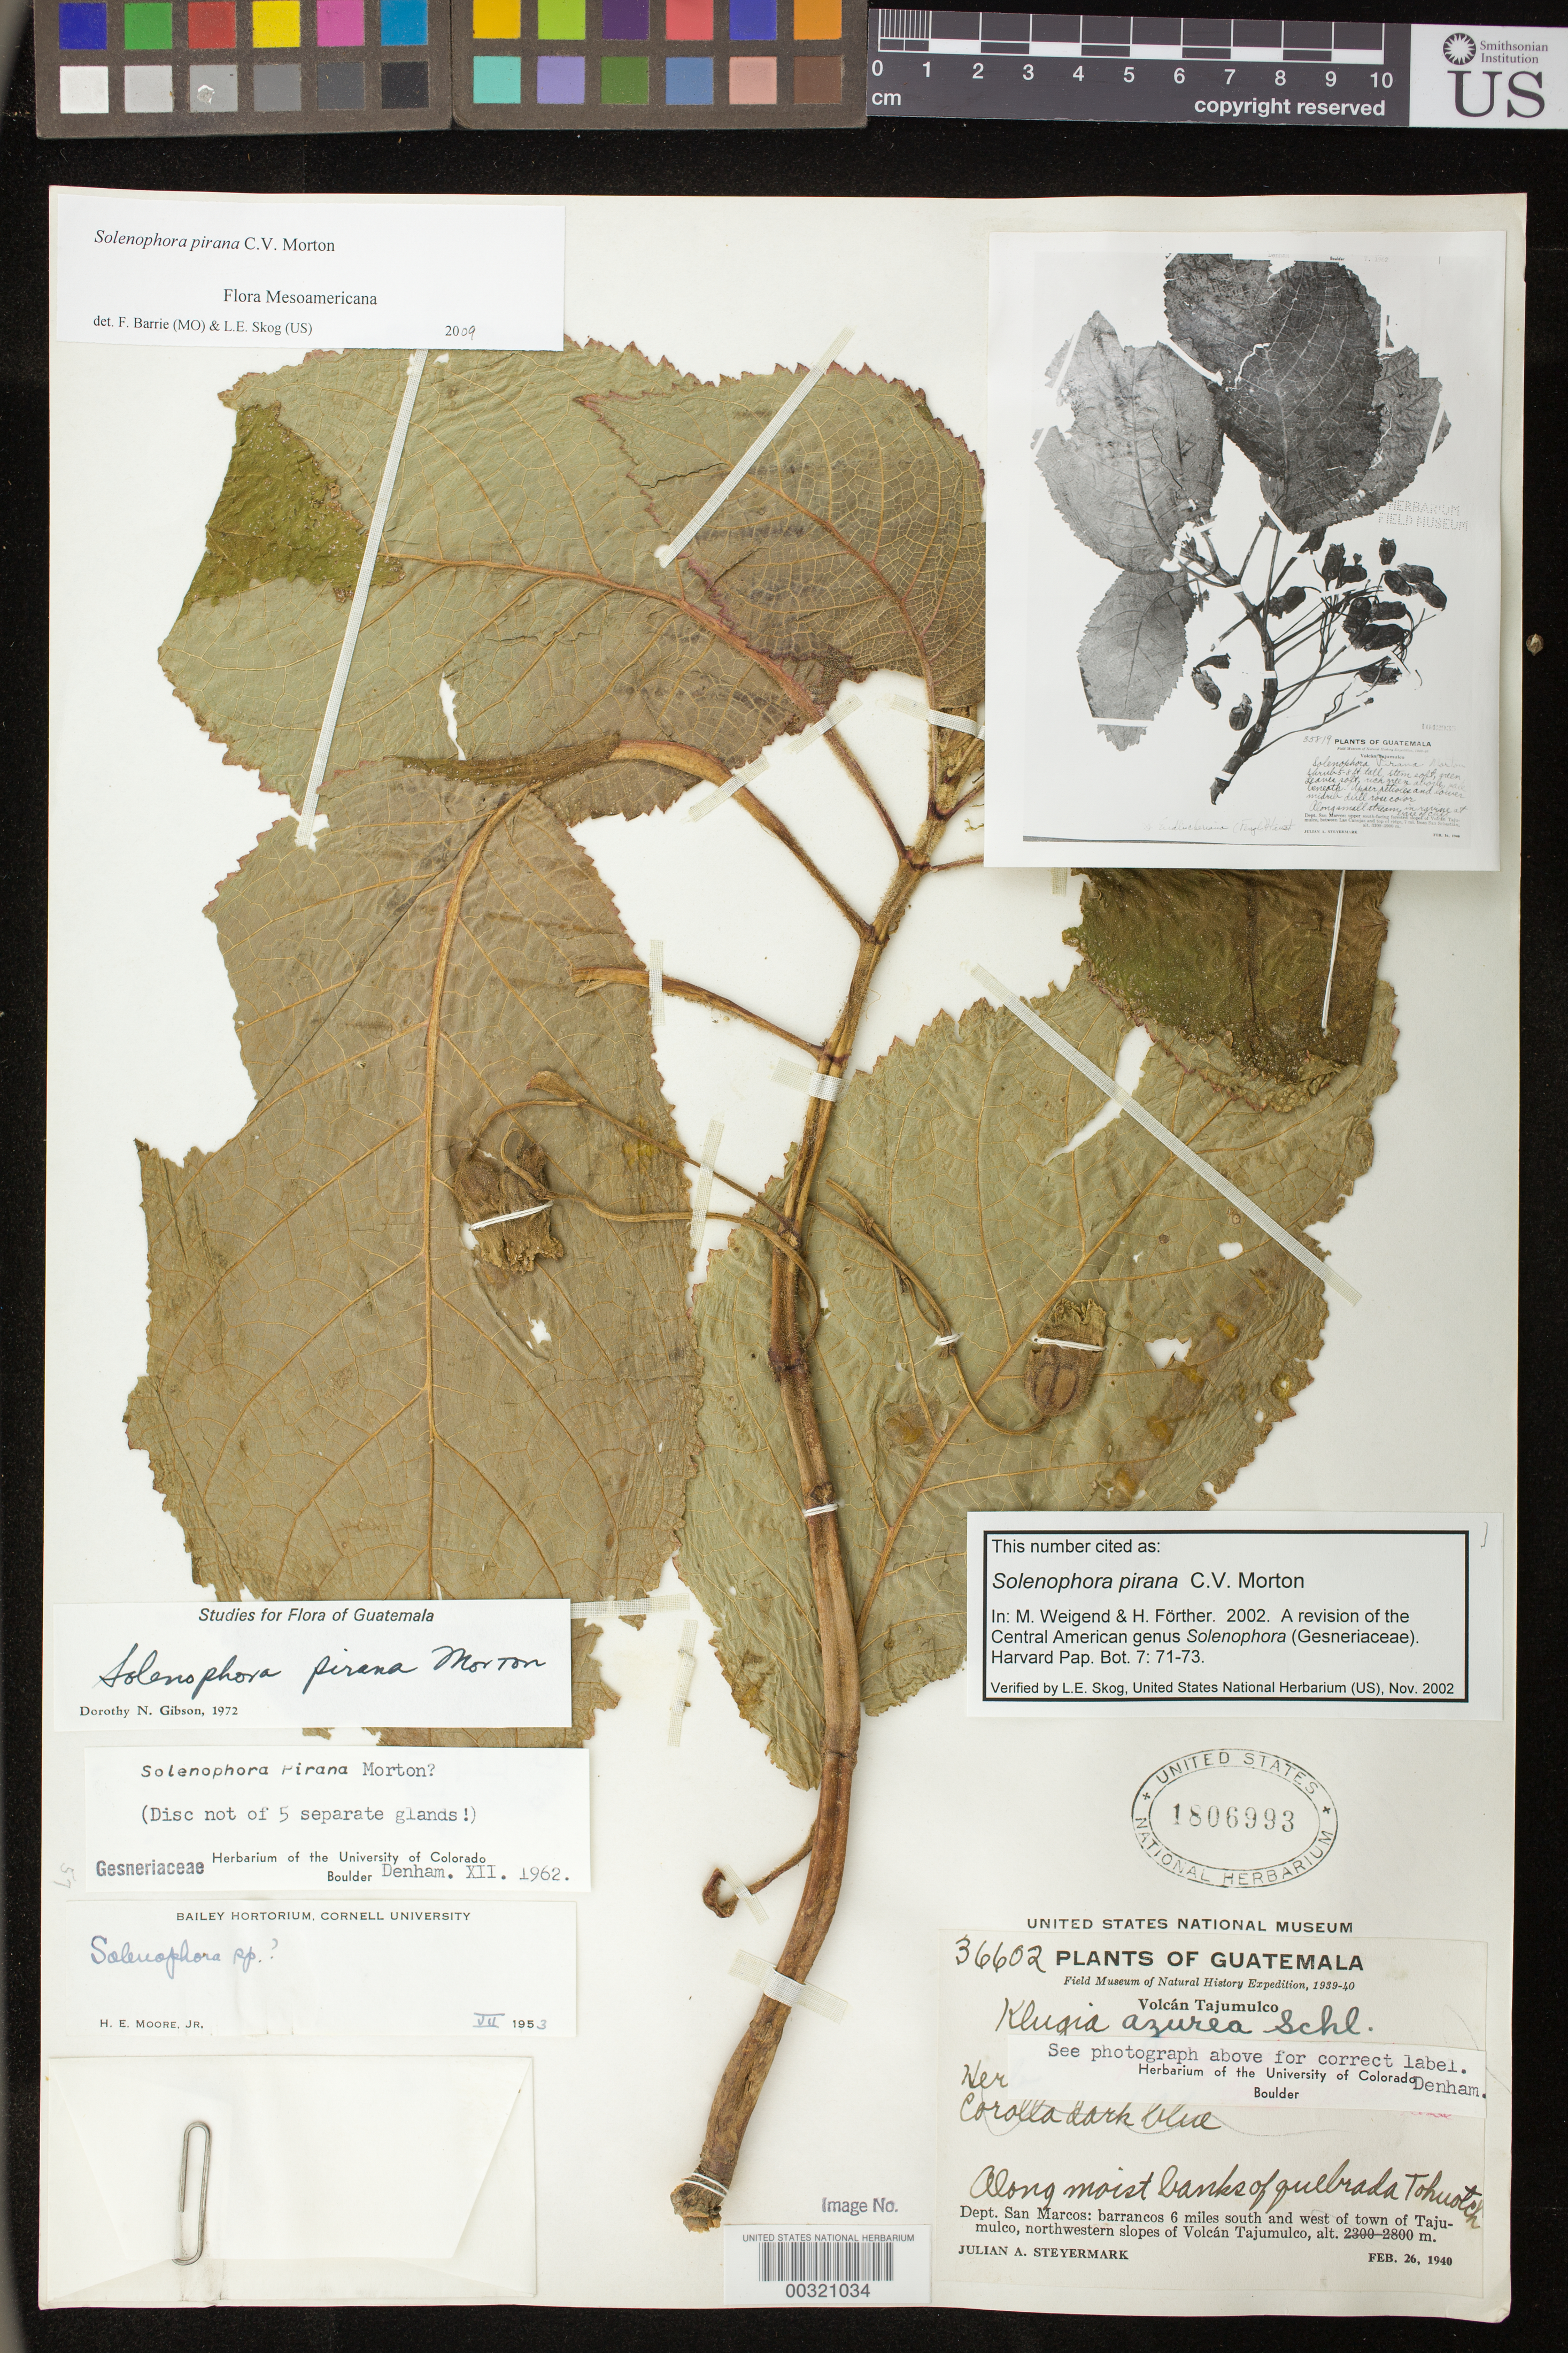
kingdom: Plantae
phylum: Tracheophyta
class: Magnoliopsida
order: Lamiales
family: Gesneriaceae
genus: Solenophora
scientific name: Solenophora pirana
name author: C.V. Morton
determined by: Weigend; Förther, Harald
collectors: J. Steyermark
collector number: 35819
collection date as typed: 16 Feb 1940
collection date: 1940-02-16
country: Guatemala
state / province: San Marcos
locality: Volcan Tajumulco, between Las Canojas and top of ridge, 7 mi from San Sebastian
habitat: Upper S-facing forested slopes, along small stream in ravine at base of cliff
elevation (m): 3300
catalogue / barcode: US 1806993